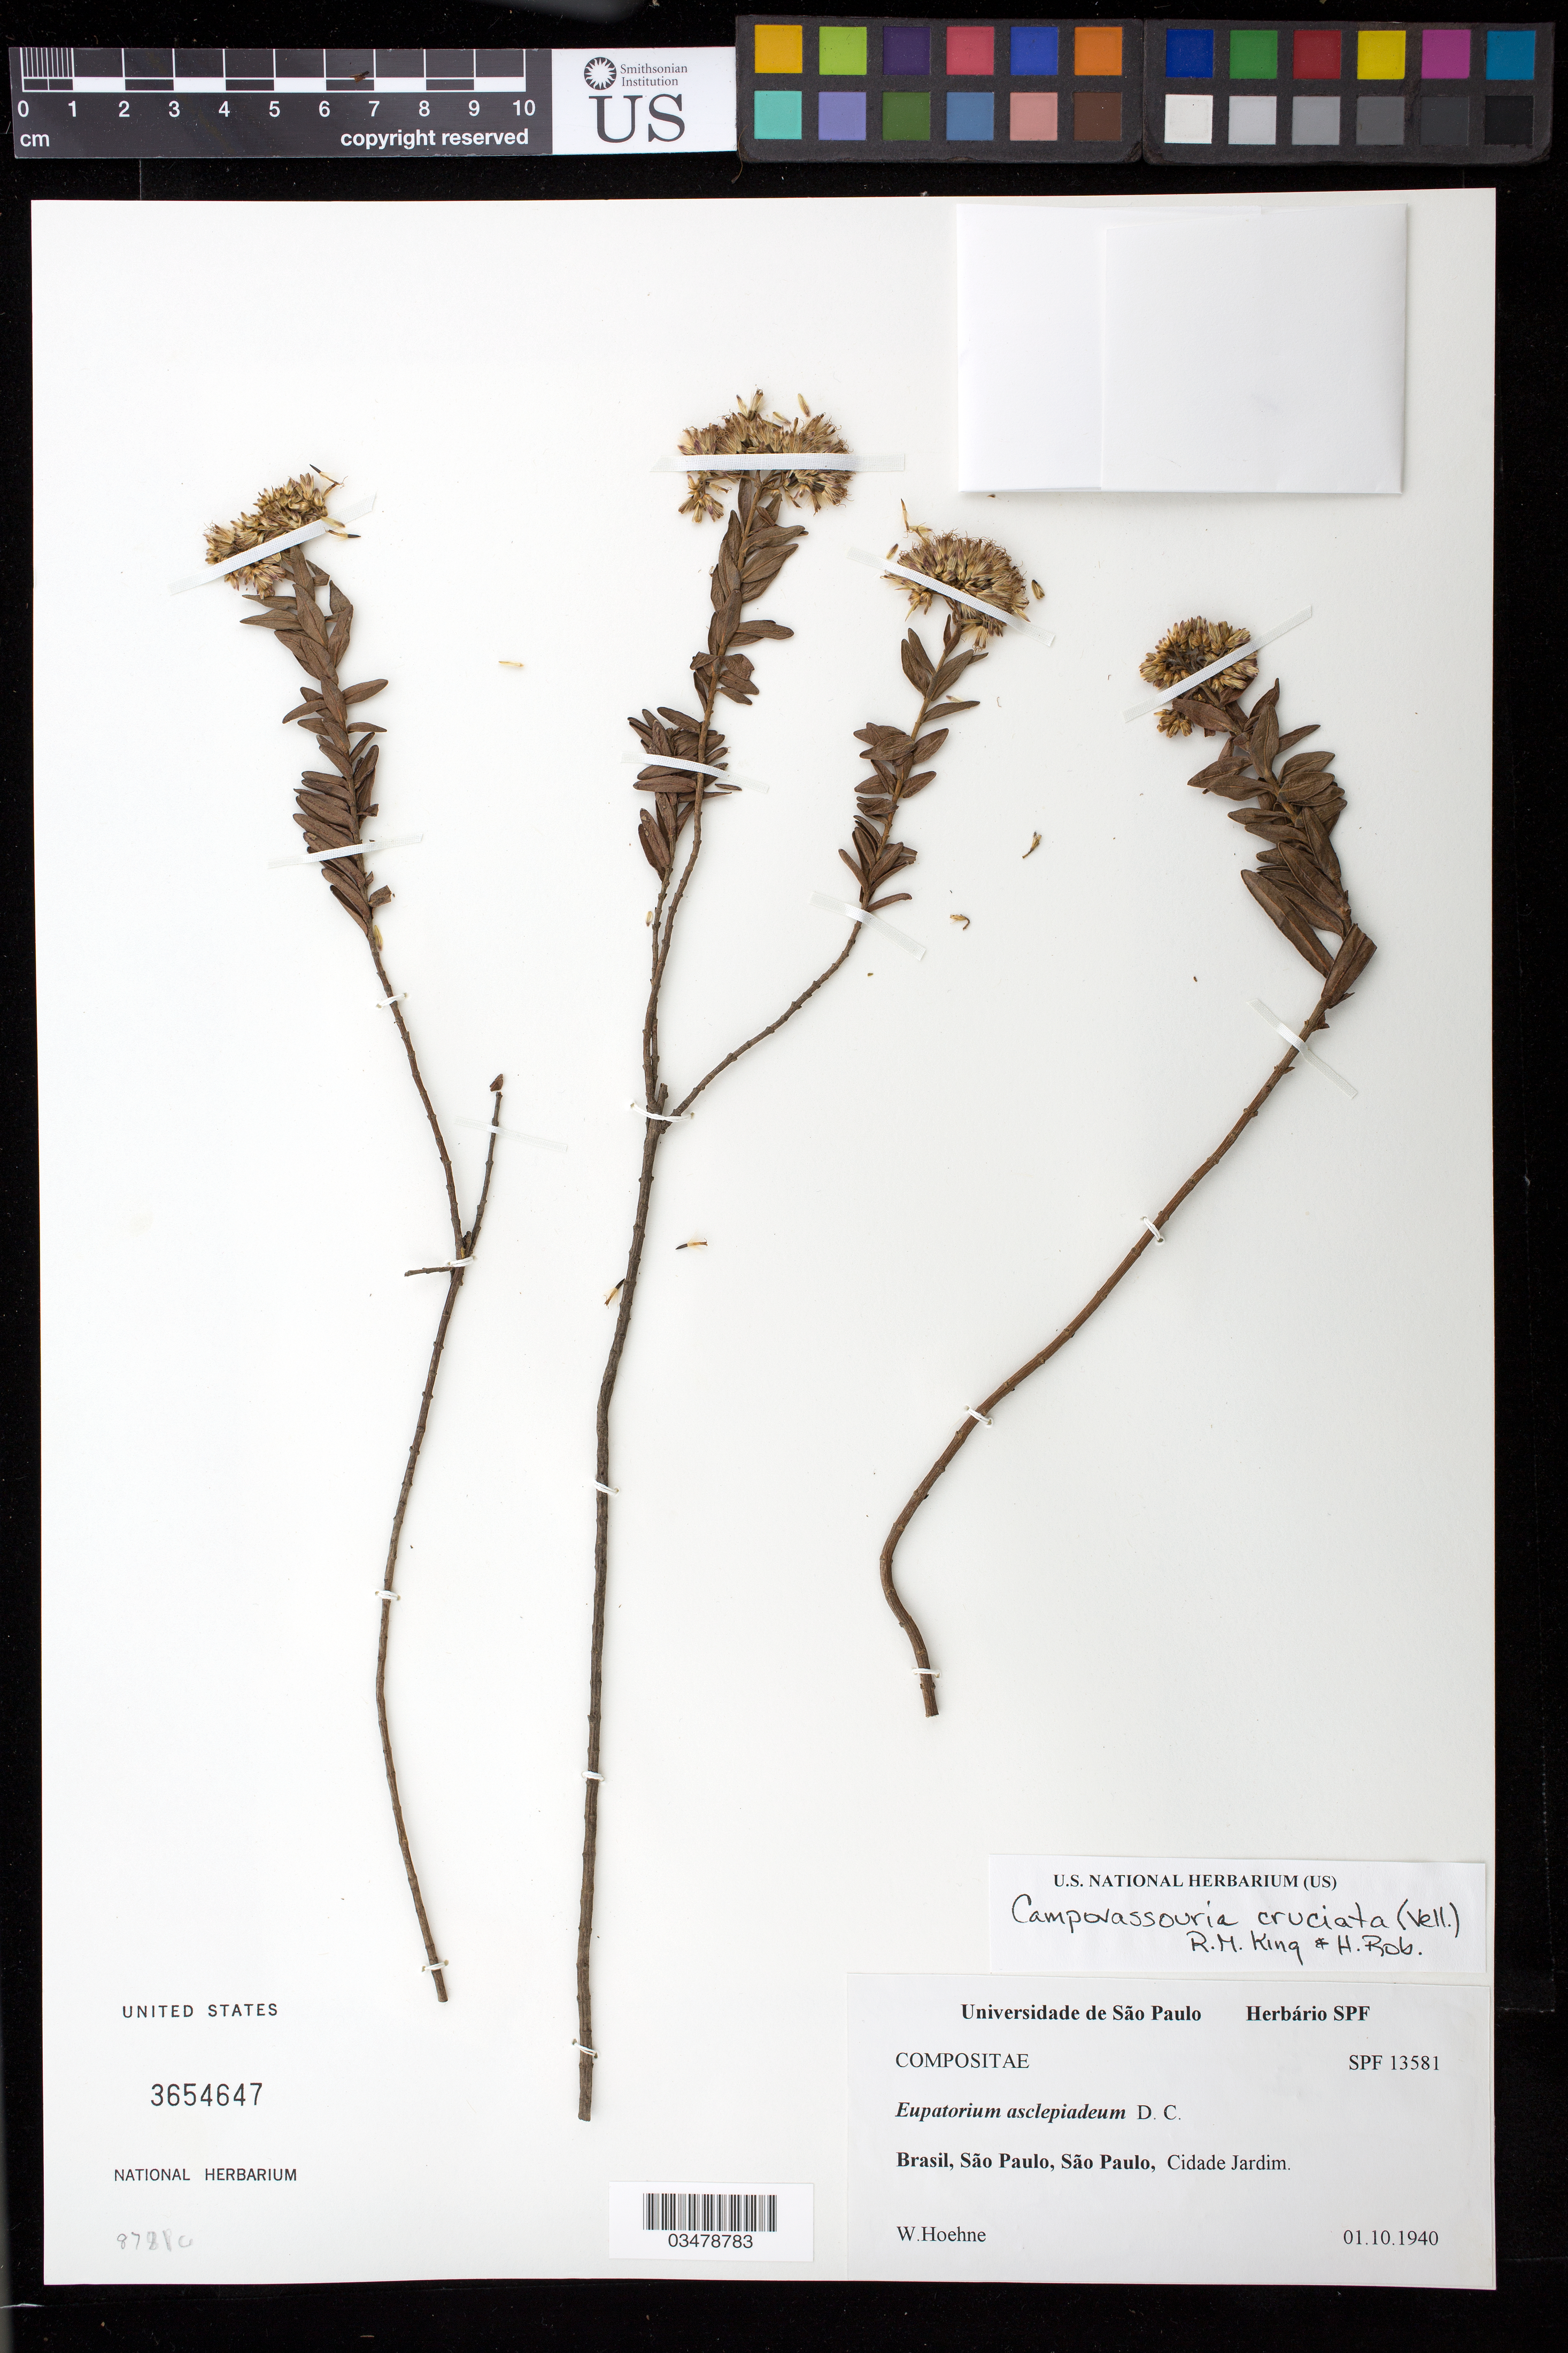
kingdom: Plantae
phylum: Tracheophyta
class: Magnoliopsida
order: Asterales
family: Asteraceae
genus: Campovassouria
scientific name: Campovassouria cruciata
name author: (Vell.) R.M. King & H. Rob.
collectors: W. Hoehne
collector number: SPF 13581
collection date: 1940-10-01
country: Brazil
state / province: São Paulo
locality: São Paulo, Cidade Jardim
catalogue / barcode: US 3654647